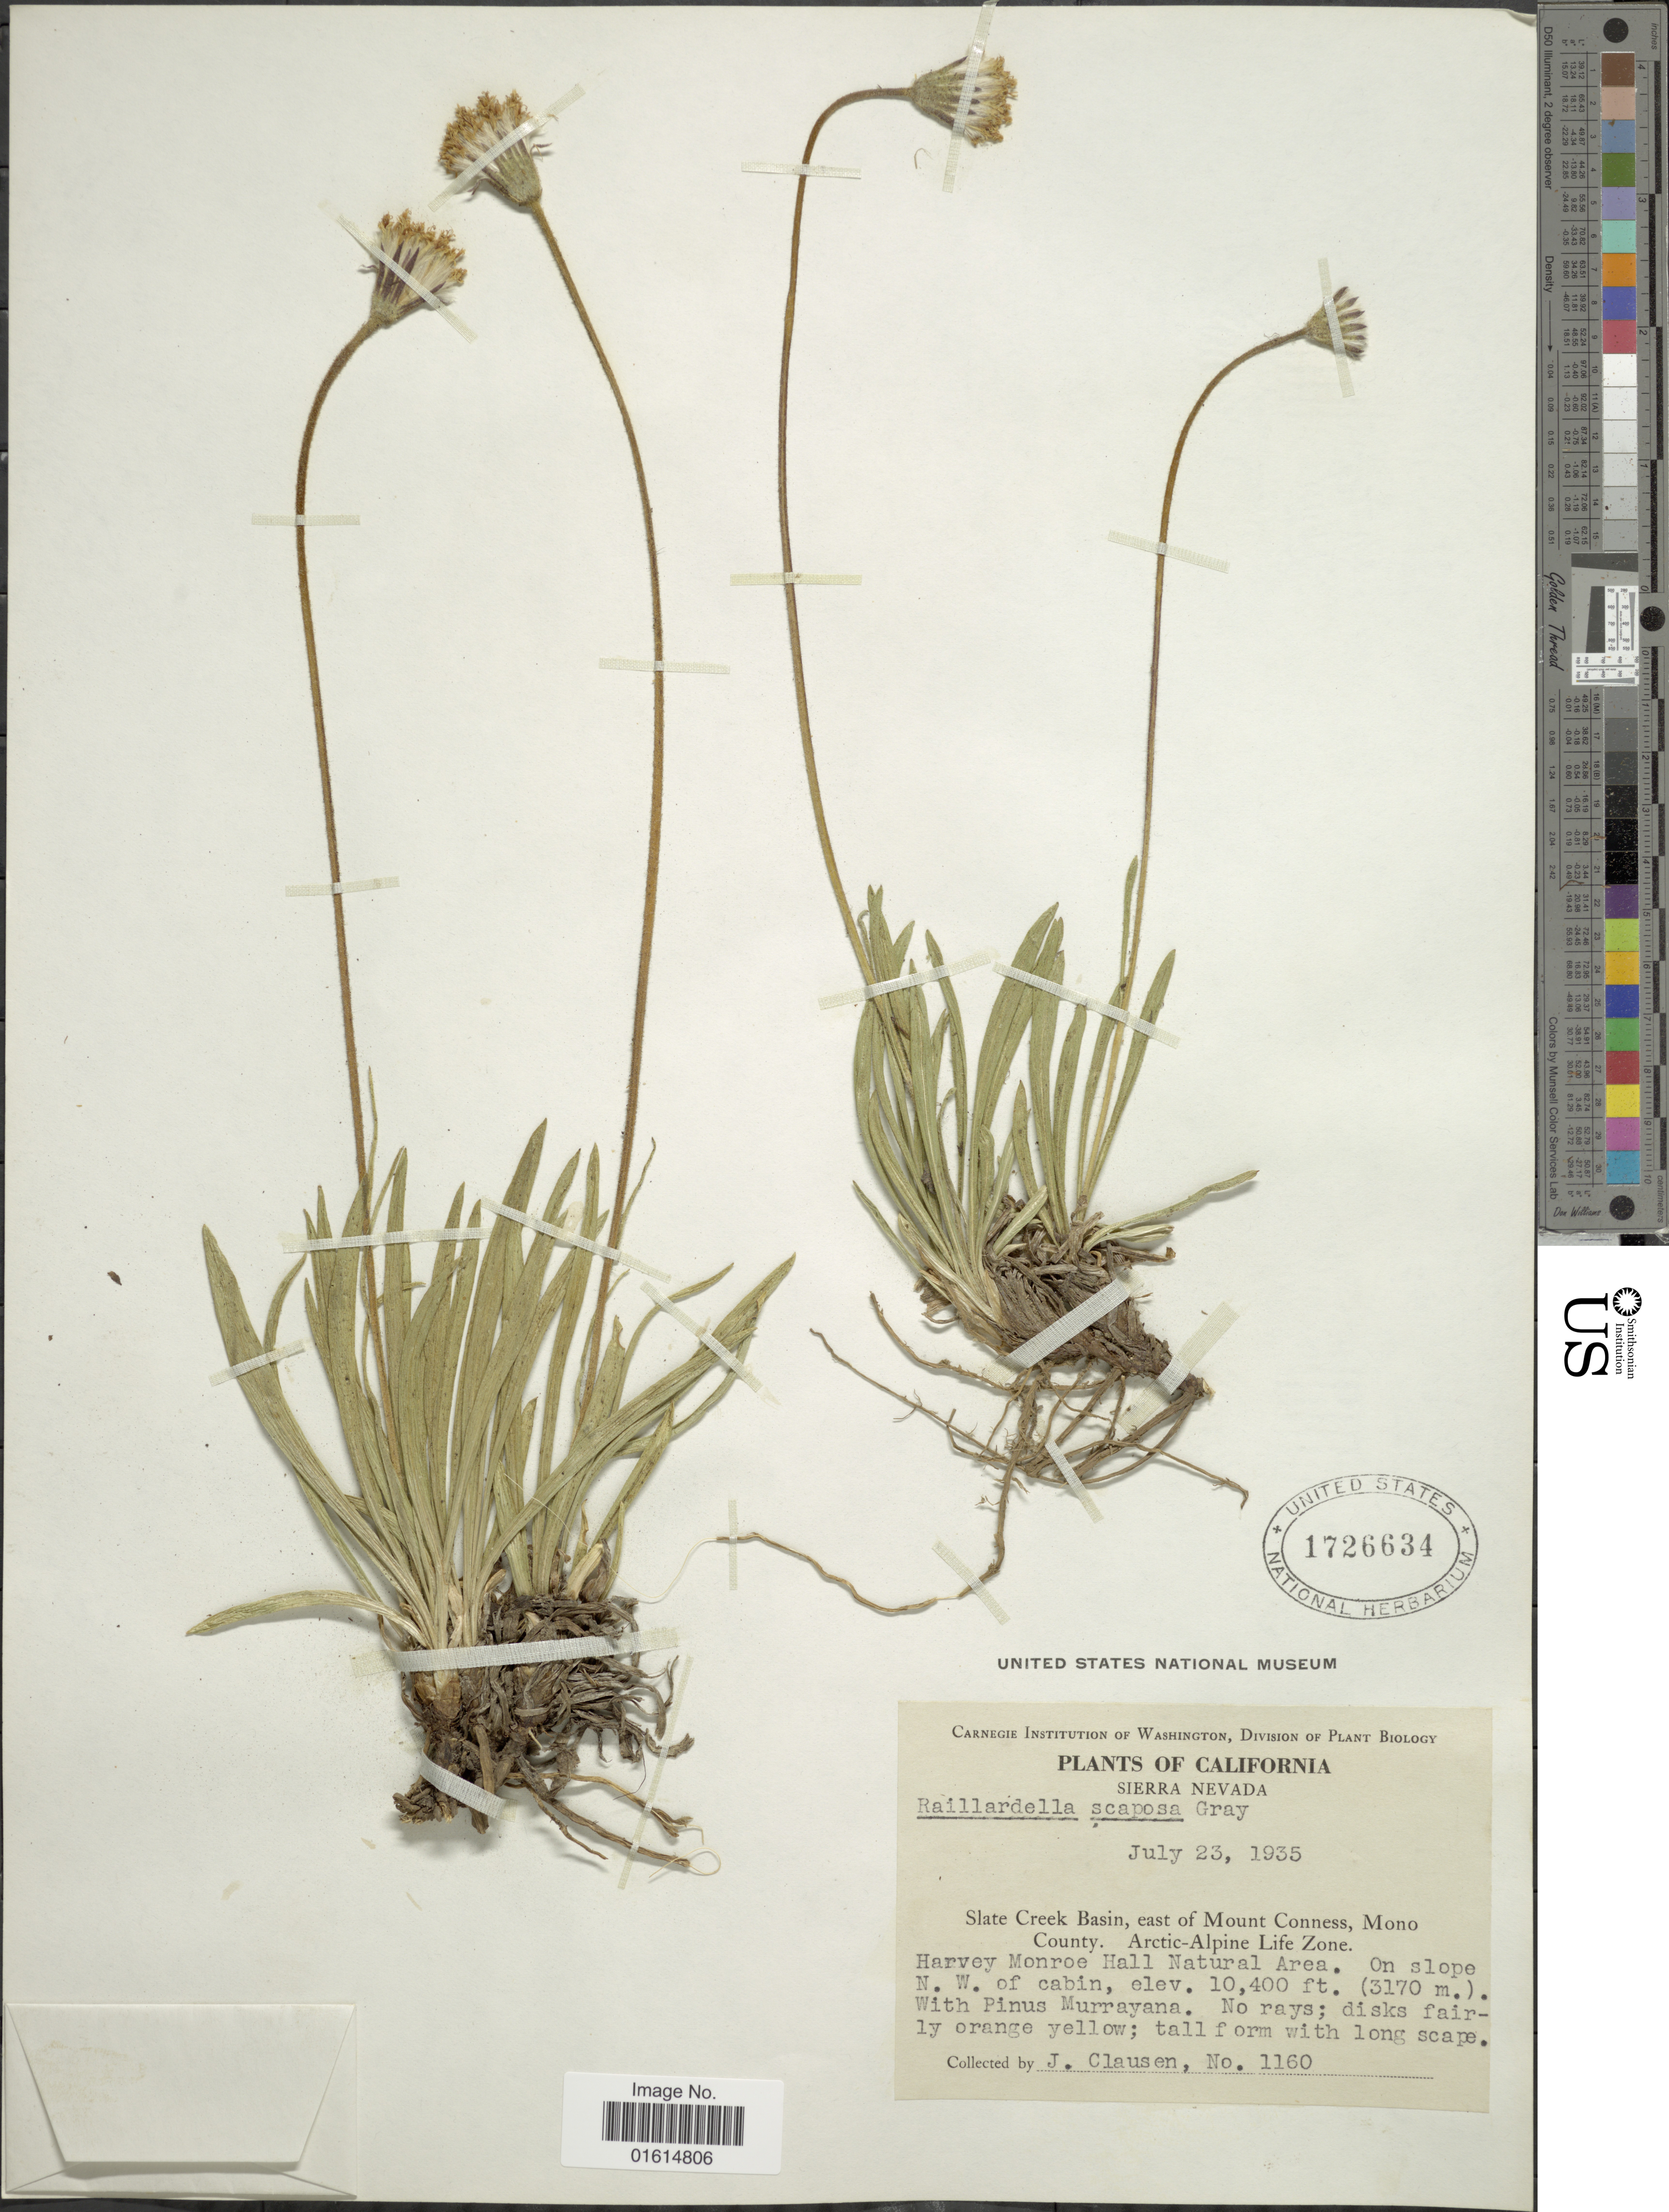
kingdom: Plantae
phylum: Tracheophyta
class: Magnoliopsida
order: Asterales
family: Asteraceae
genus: Raillardella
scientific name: Raillardella scaposa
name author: A. Gray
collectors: J. Clausen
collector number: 1160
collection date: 1935-07-23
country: United States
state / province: California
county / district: Mono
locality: Sierra Nevada, Slate Creek Basin, east of Mount Conness, Mono County, Arctic-Alpine Life Zone, Harvey Monroe Hall Natural Area, on slope N. W. of cabin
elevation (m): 3170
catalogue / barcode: US 1726634